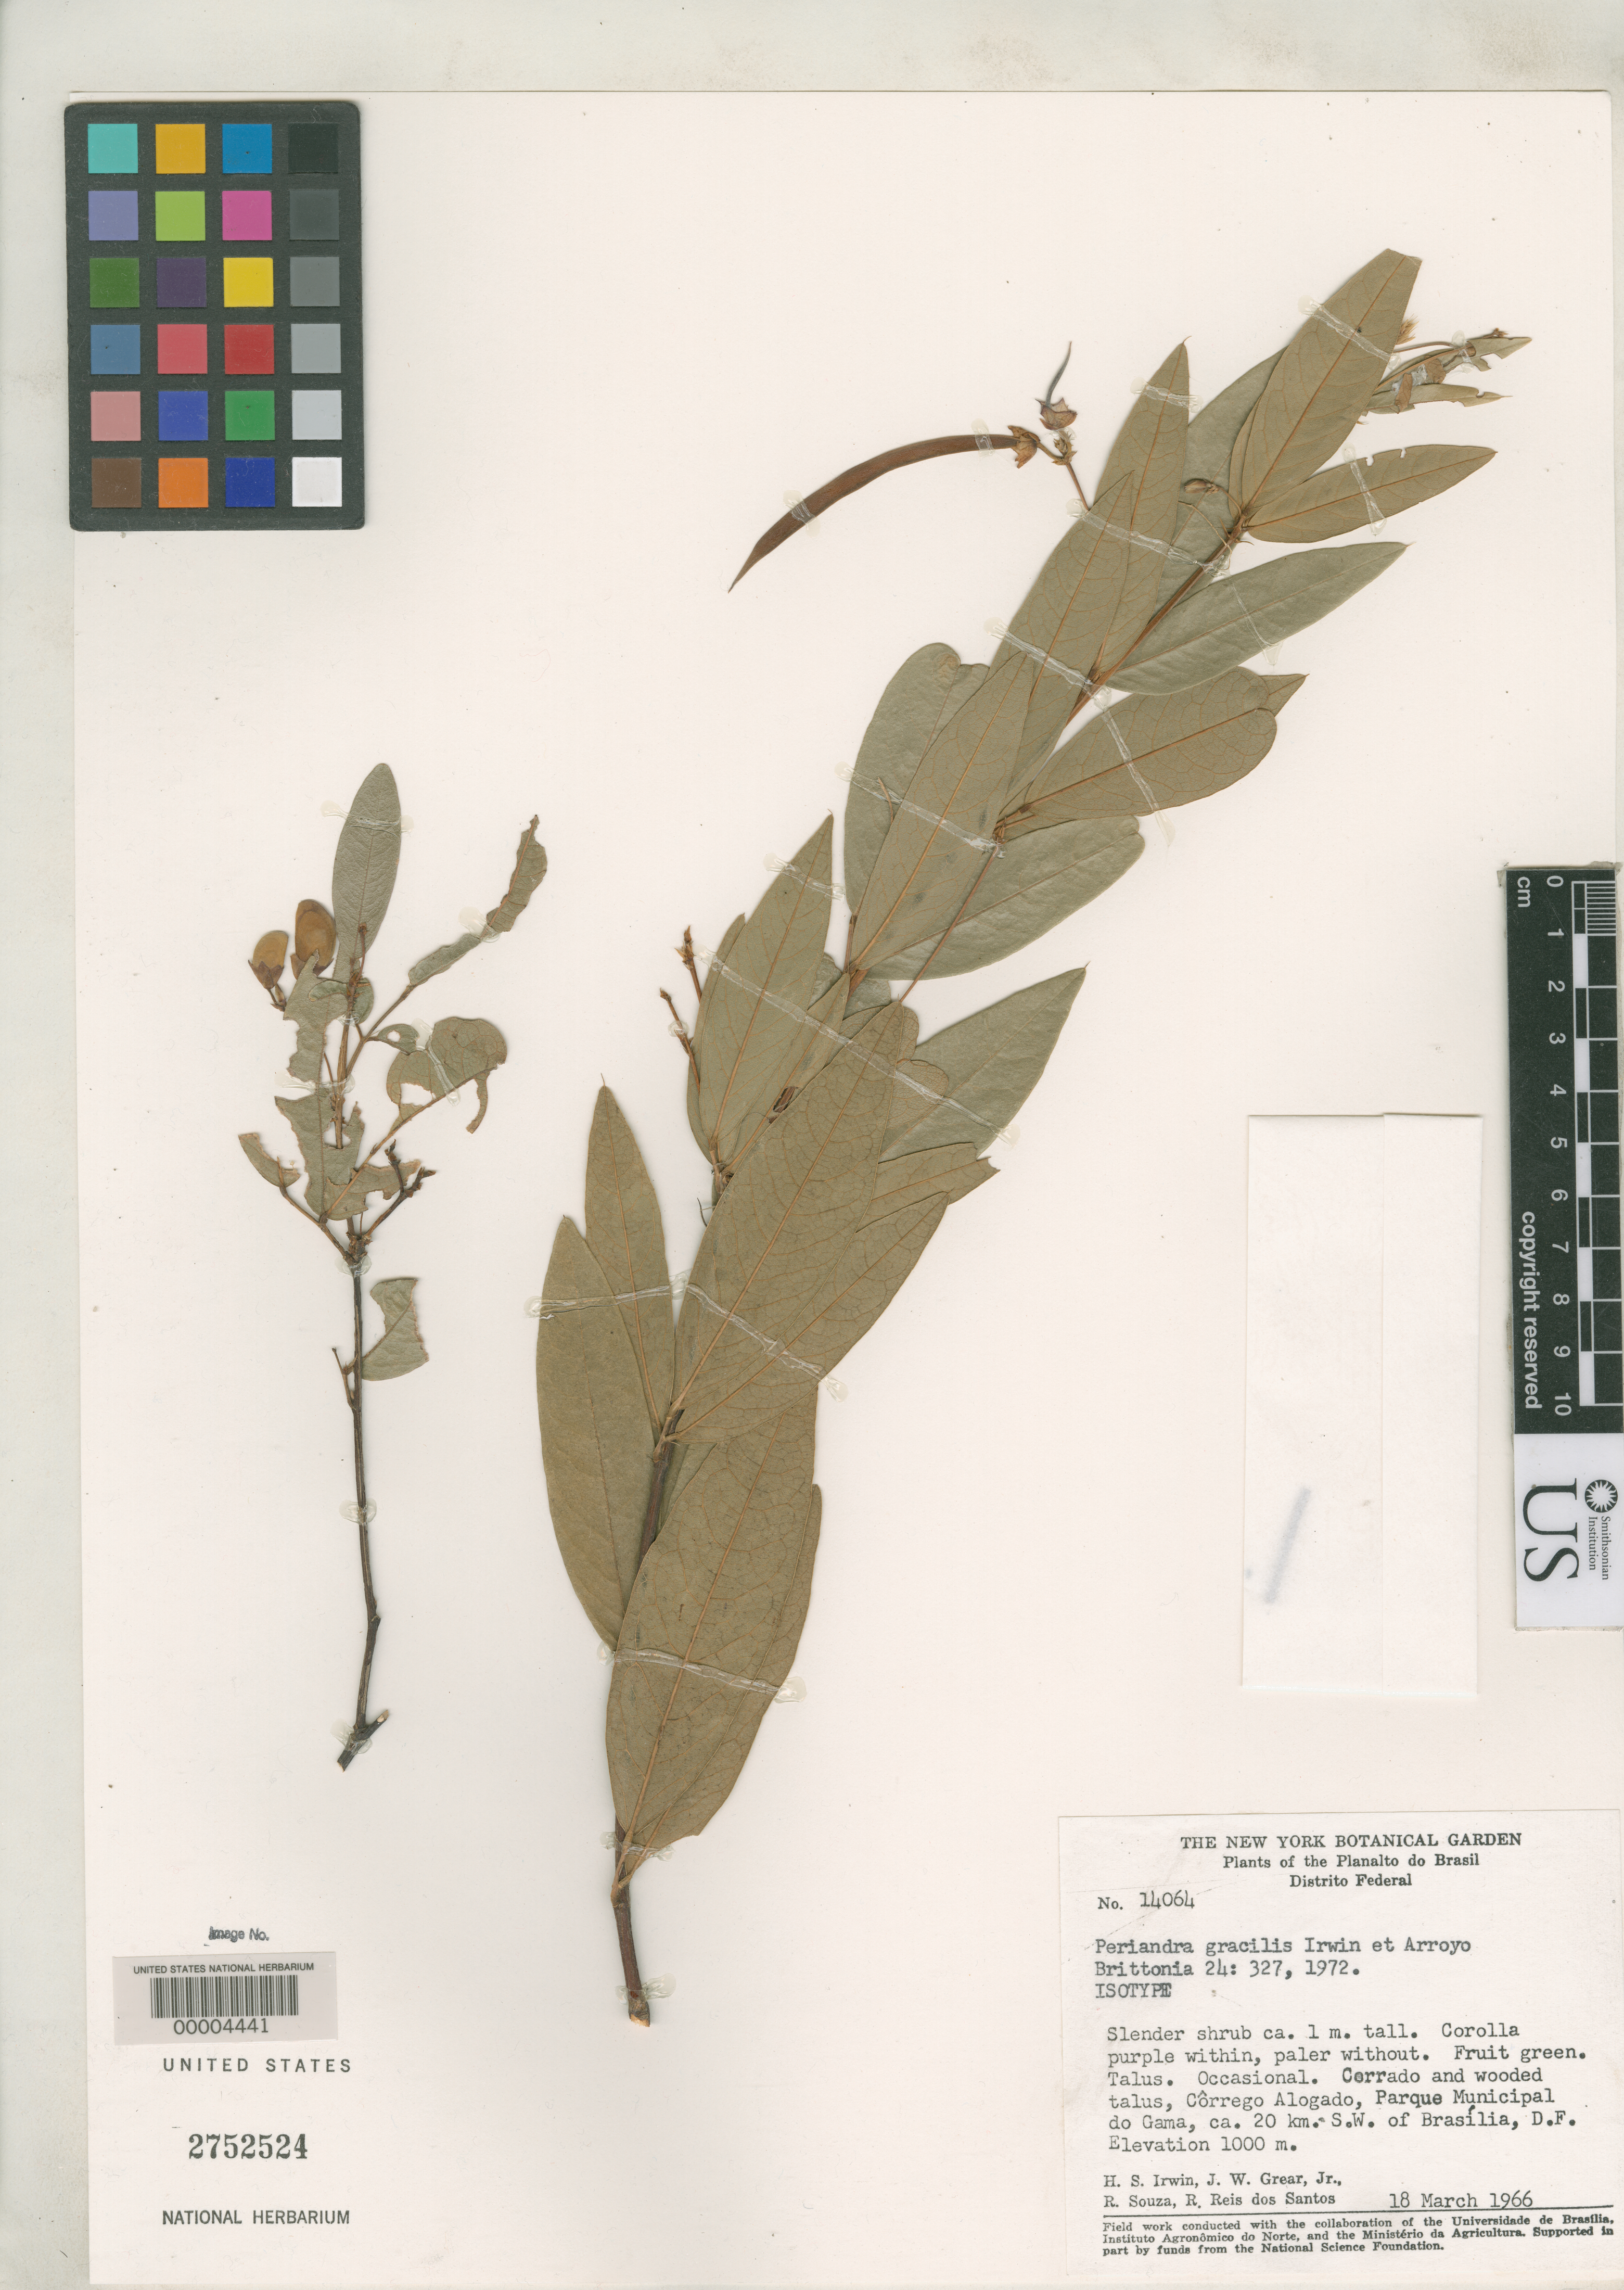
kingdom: Plantae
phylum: Tracheophyta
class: Magnoliopsida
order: Fabales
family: Fabaceae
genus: Periandra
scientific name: Periandra gracilis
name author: H.S. Irwin & Arroyo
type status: Isotype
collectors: H. Irwin, J. W. Grear, R. Souza & R. G. P. Santos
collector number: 14064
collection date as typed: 18 Mar 1966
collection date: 1966-03-18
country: Brazil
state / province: Distrito Federal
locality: Corrego Alogado, Parque Municipal do Gama; SW of Brasilia.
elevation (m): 1000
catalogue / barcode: US 2752524